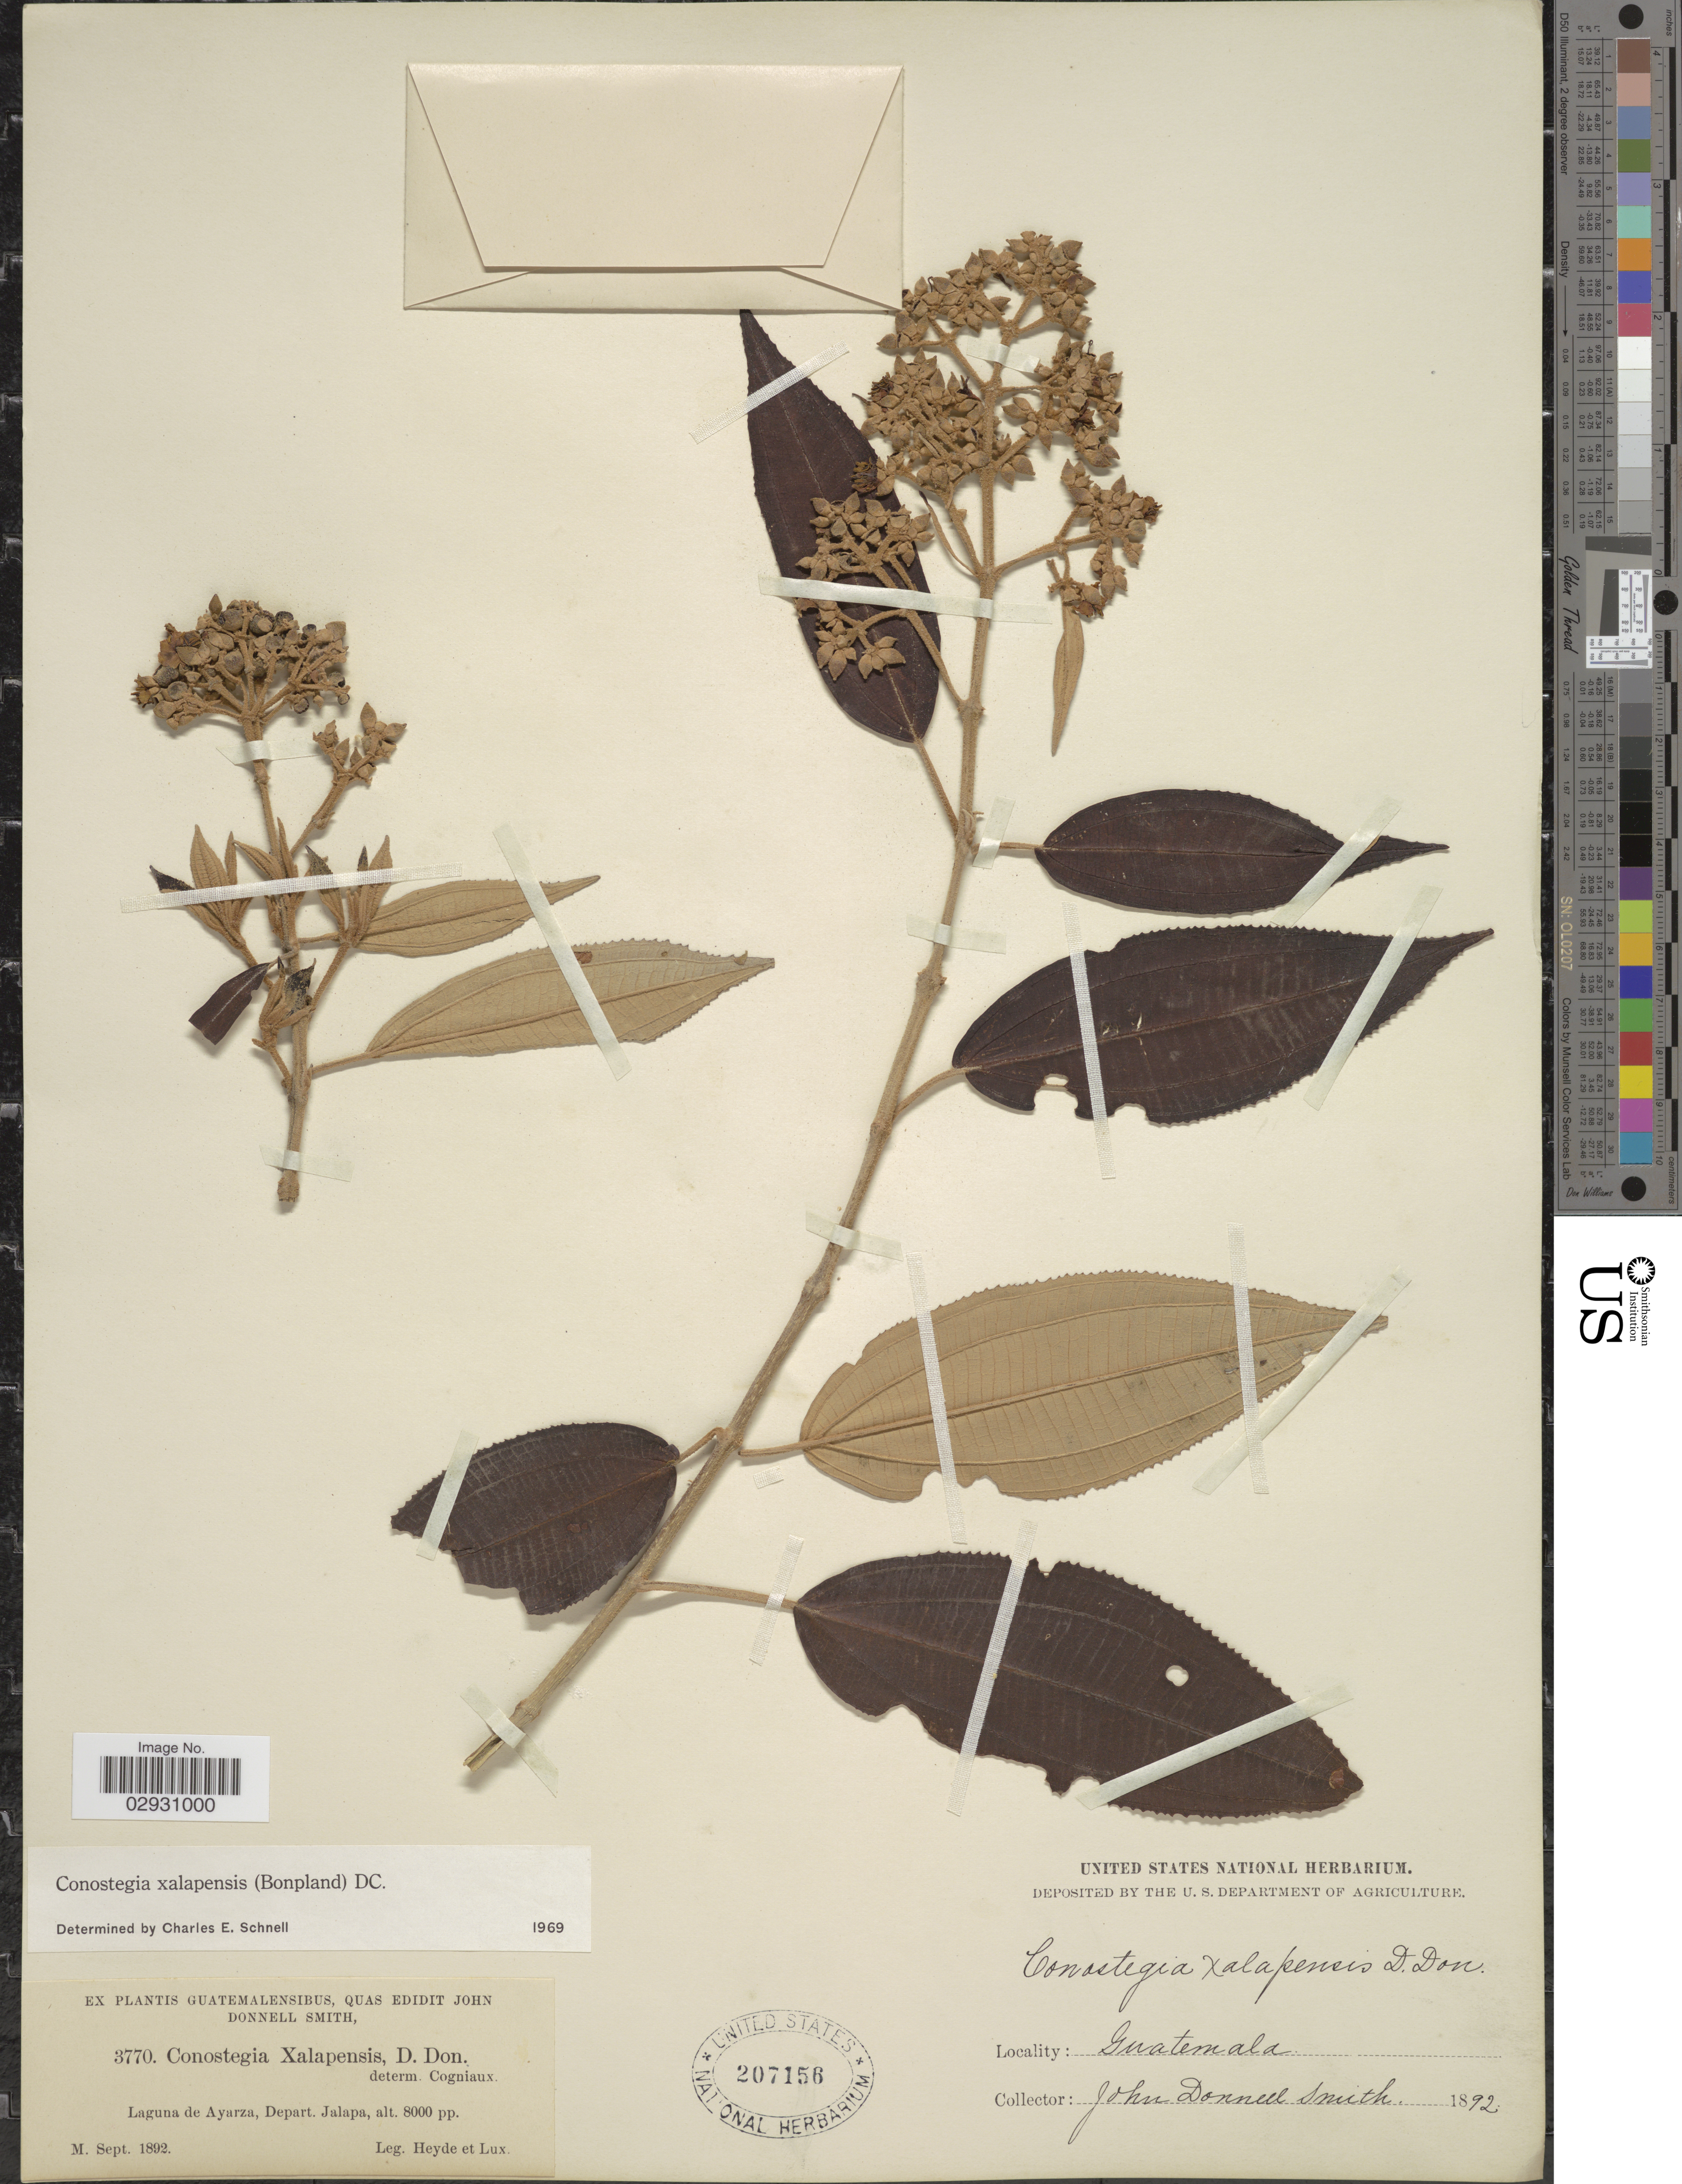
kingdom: Plantae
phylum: Tracheophyta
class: Magnoliopsida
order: Myrtales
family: Melastomataceae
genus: Conostegia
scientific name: Conostegia quadrangularis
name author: Schltdl. ex Steud.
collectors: Heyde & Lux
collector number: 3770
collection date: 1892-09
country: Guatemala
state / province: Jalapa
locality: Laguna de Ayarza, Depart. Jalapa.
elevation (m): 2438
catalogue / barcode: US 207156